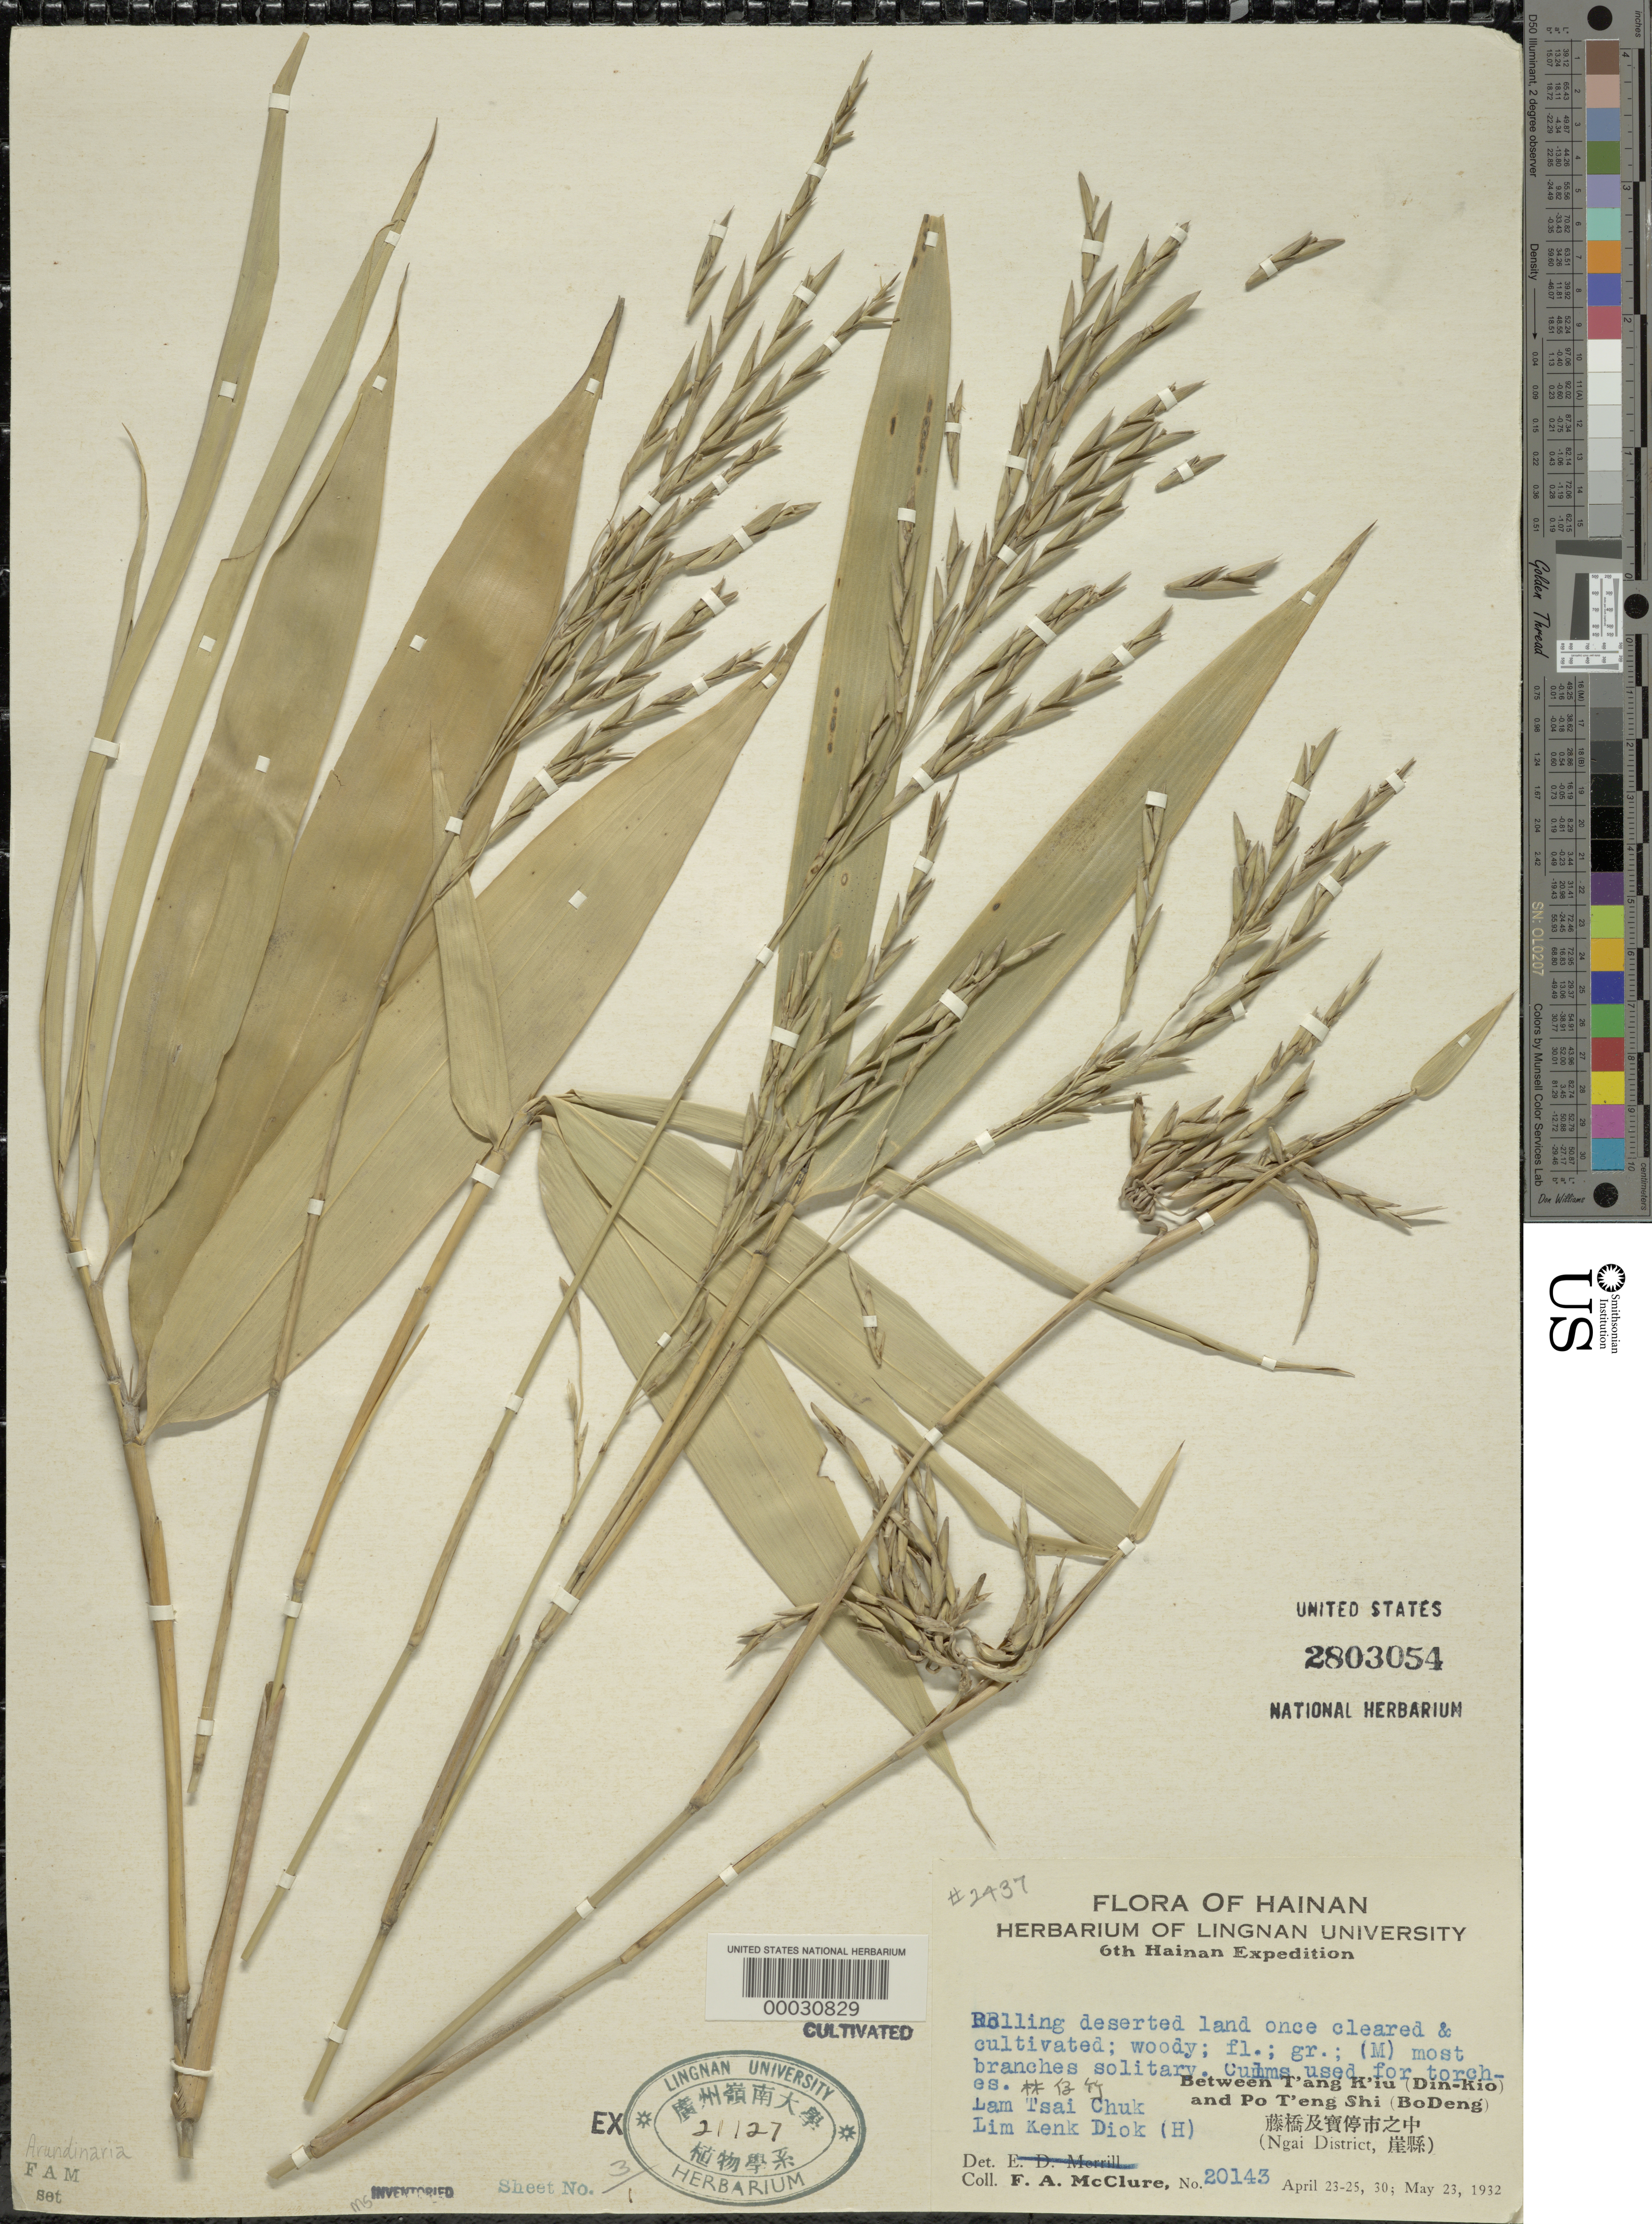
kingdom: Plantae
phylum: Tracheophyta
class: Liliopsida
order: Poales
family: Poaceae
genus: Arundinaria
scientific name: Arundinaria sp.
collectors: F. A. McClure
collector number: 20143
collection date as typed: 23 Apr 1932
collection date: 1932-04-23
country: China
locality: T'ang k'iu, po t'eng shi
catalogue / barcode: US 2803054